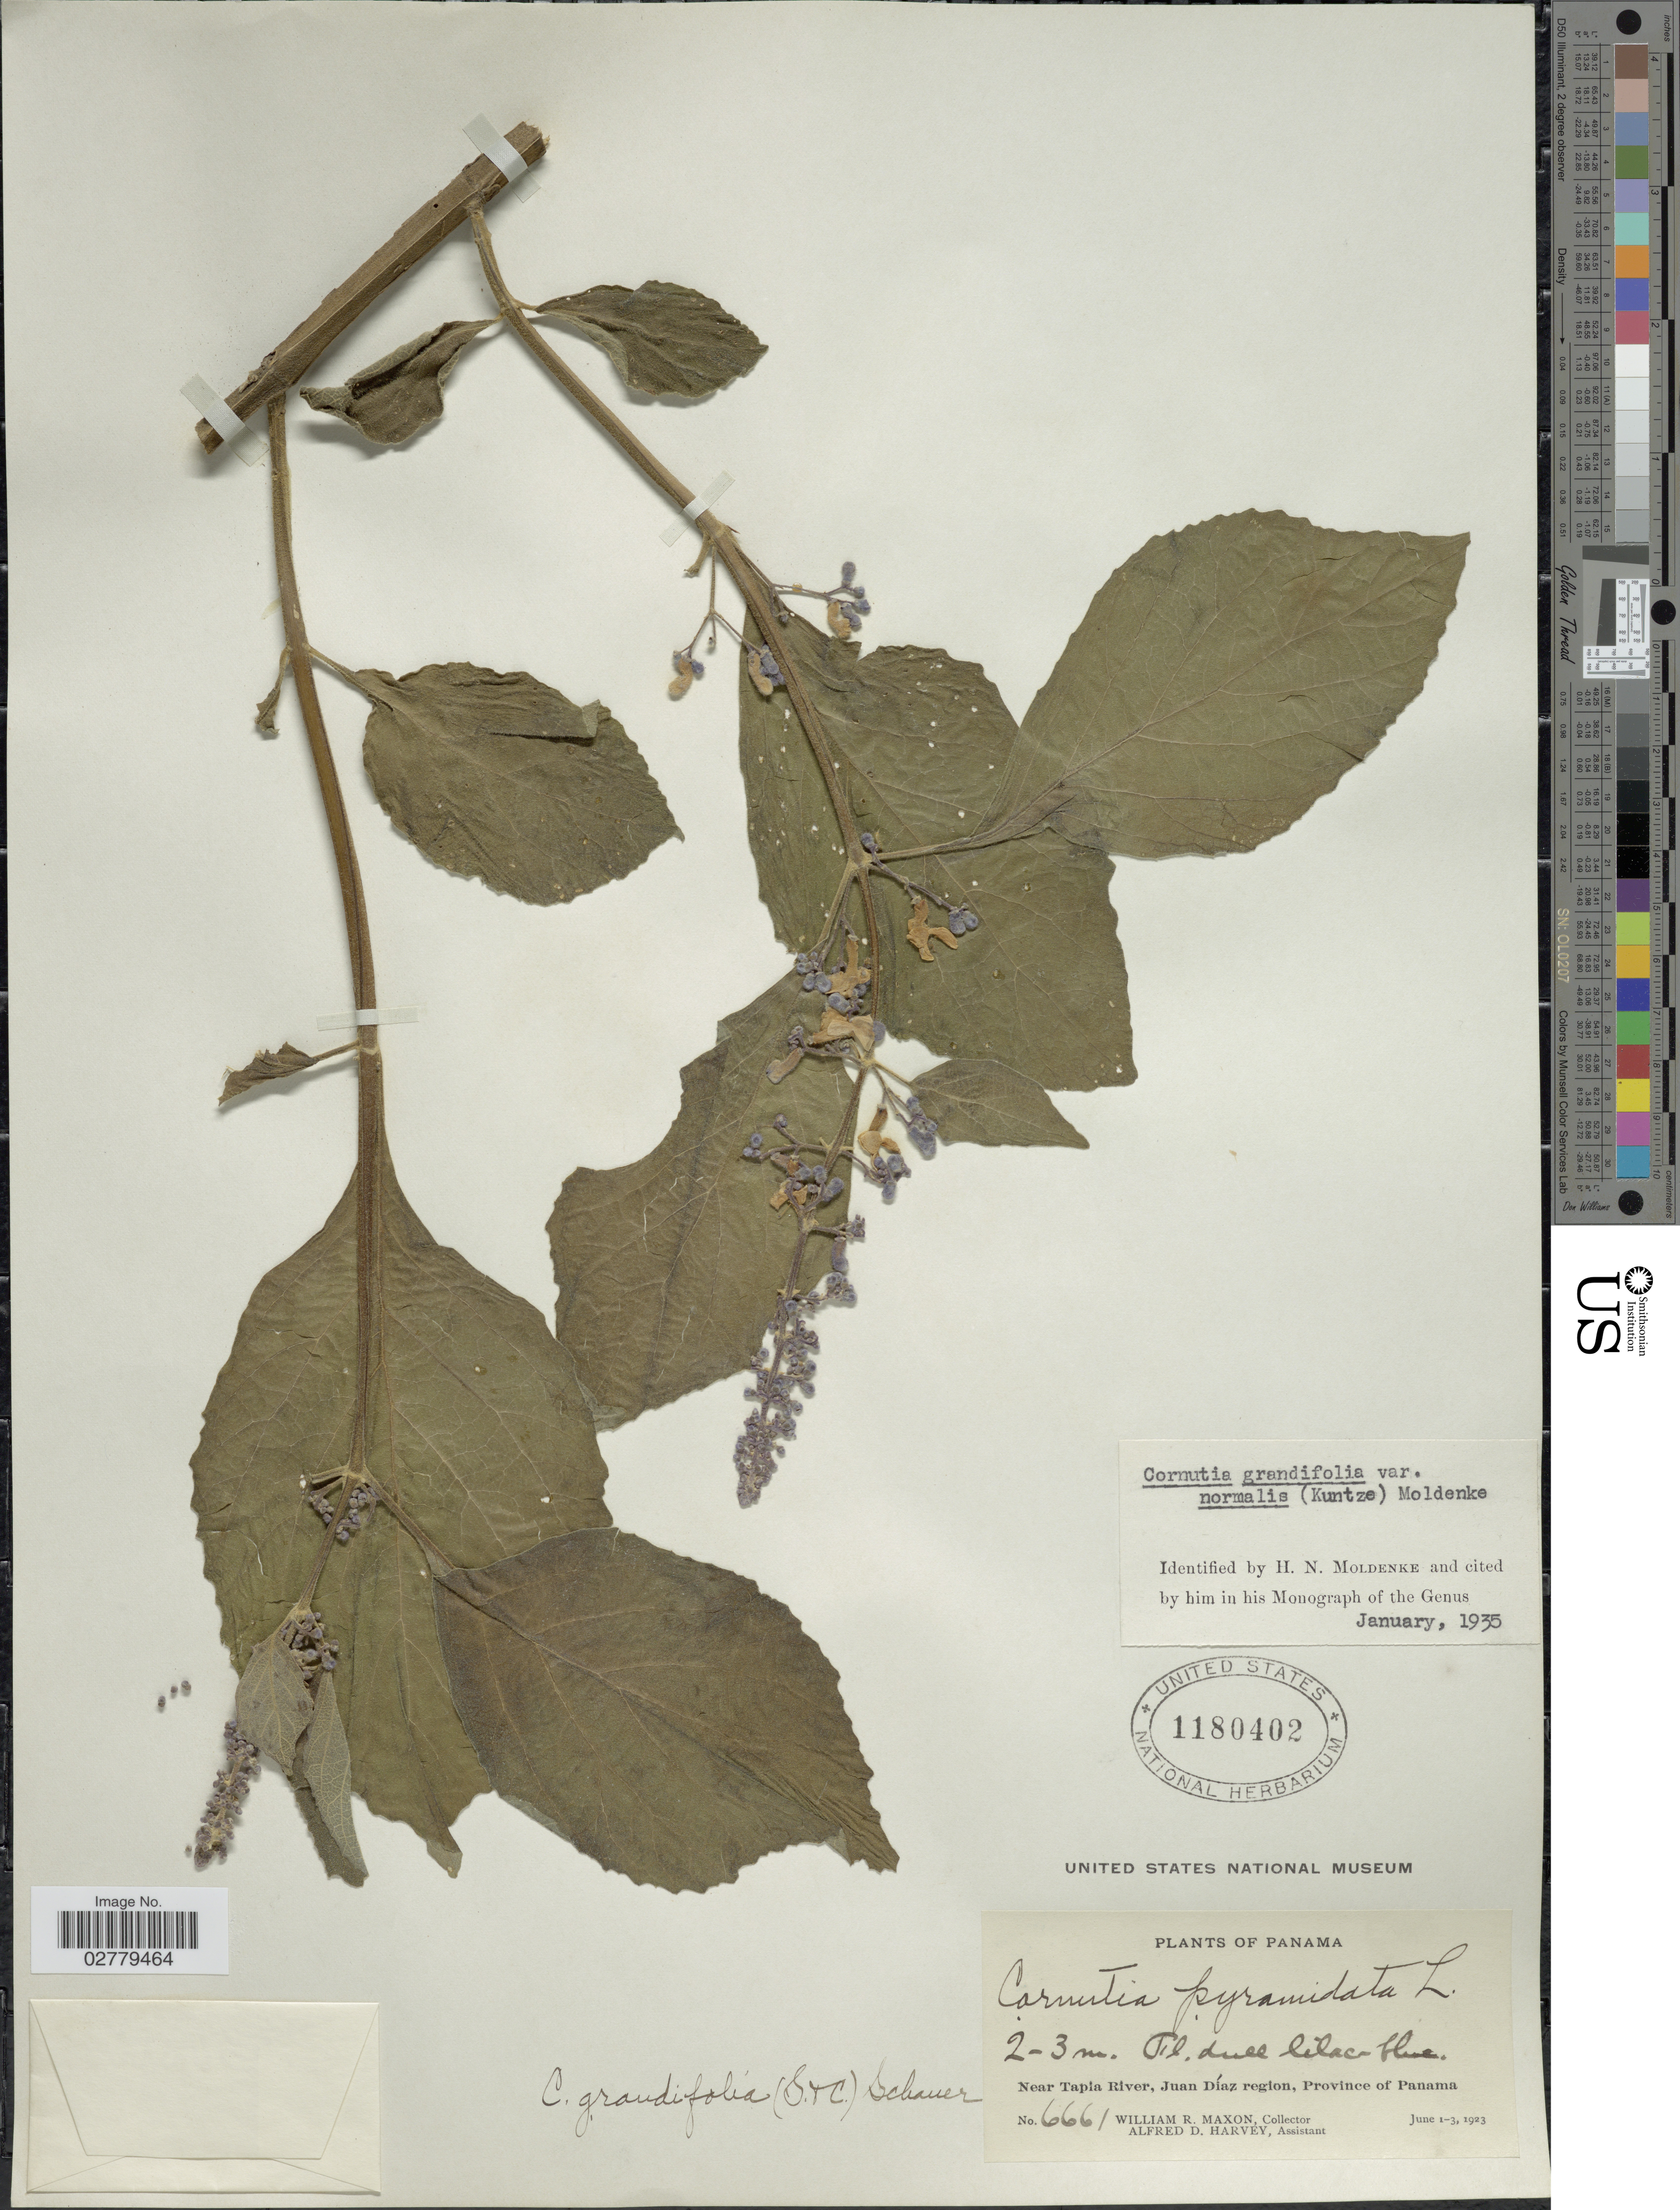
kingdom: Plantae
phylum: Tracheophyta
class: Magnoliopsida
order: Lamiales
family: Lamiaceae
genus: Cornutia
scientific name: Cornutia grandifolia var. normalis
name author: Moldenke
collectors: W. R. Maxon & A. D. Harvey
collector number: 6661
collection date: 1923-06-01/1923-06-03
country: Panama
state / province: Panamá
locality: Near Tapia River, Juan Díaz region.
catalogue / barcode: US 1180402